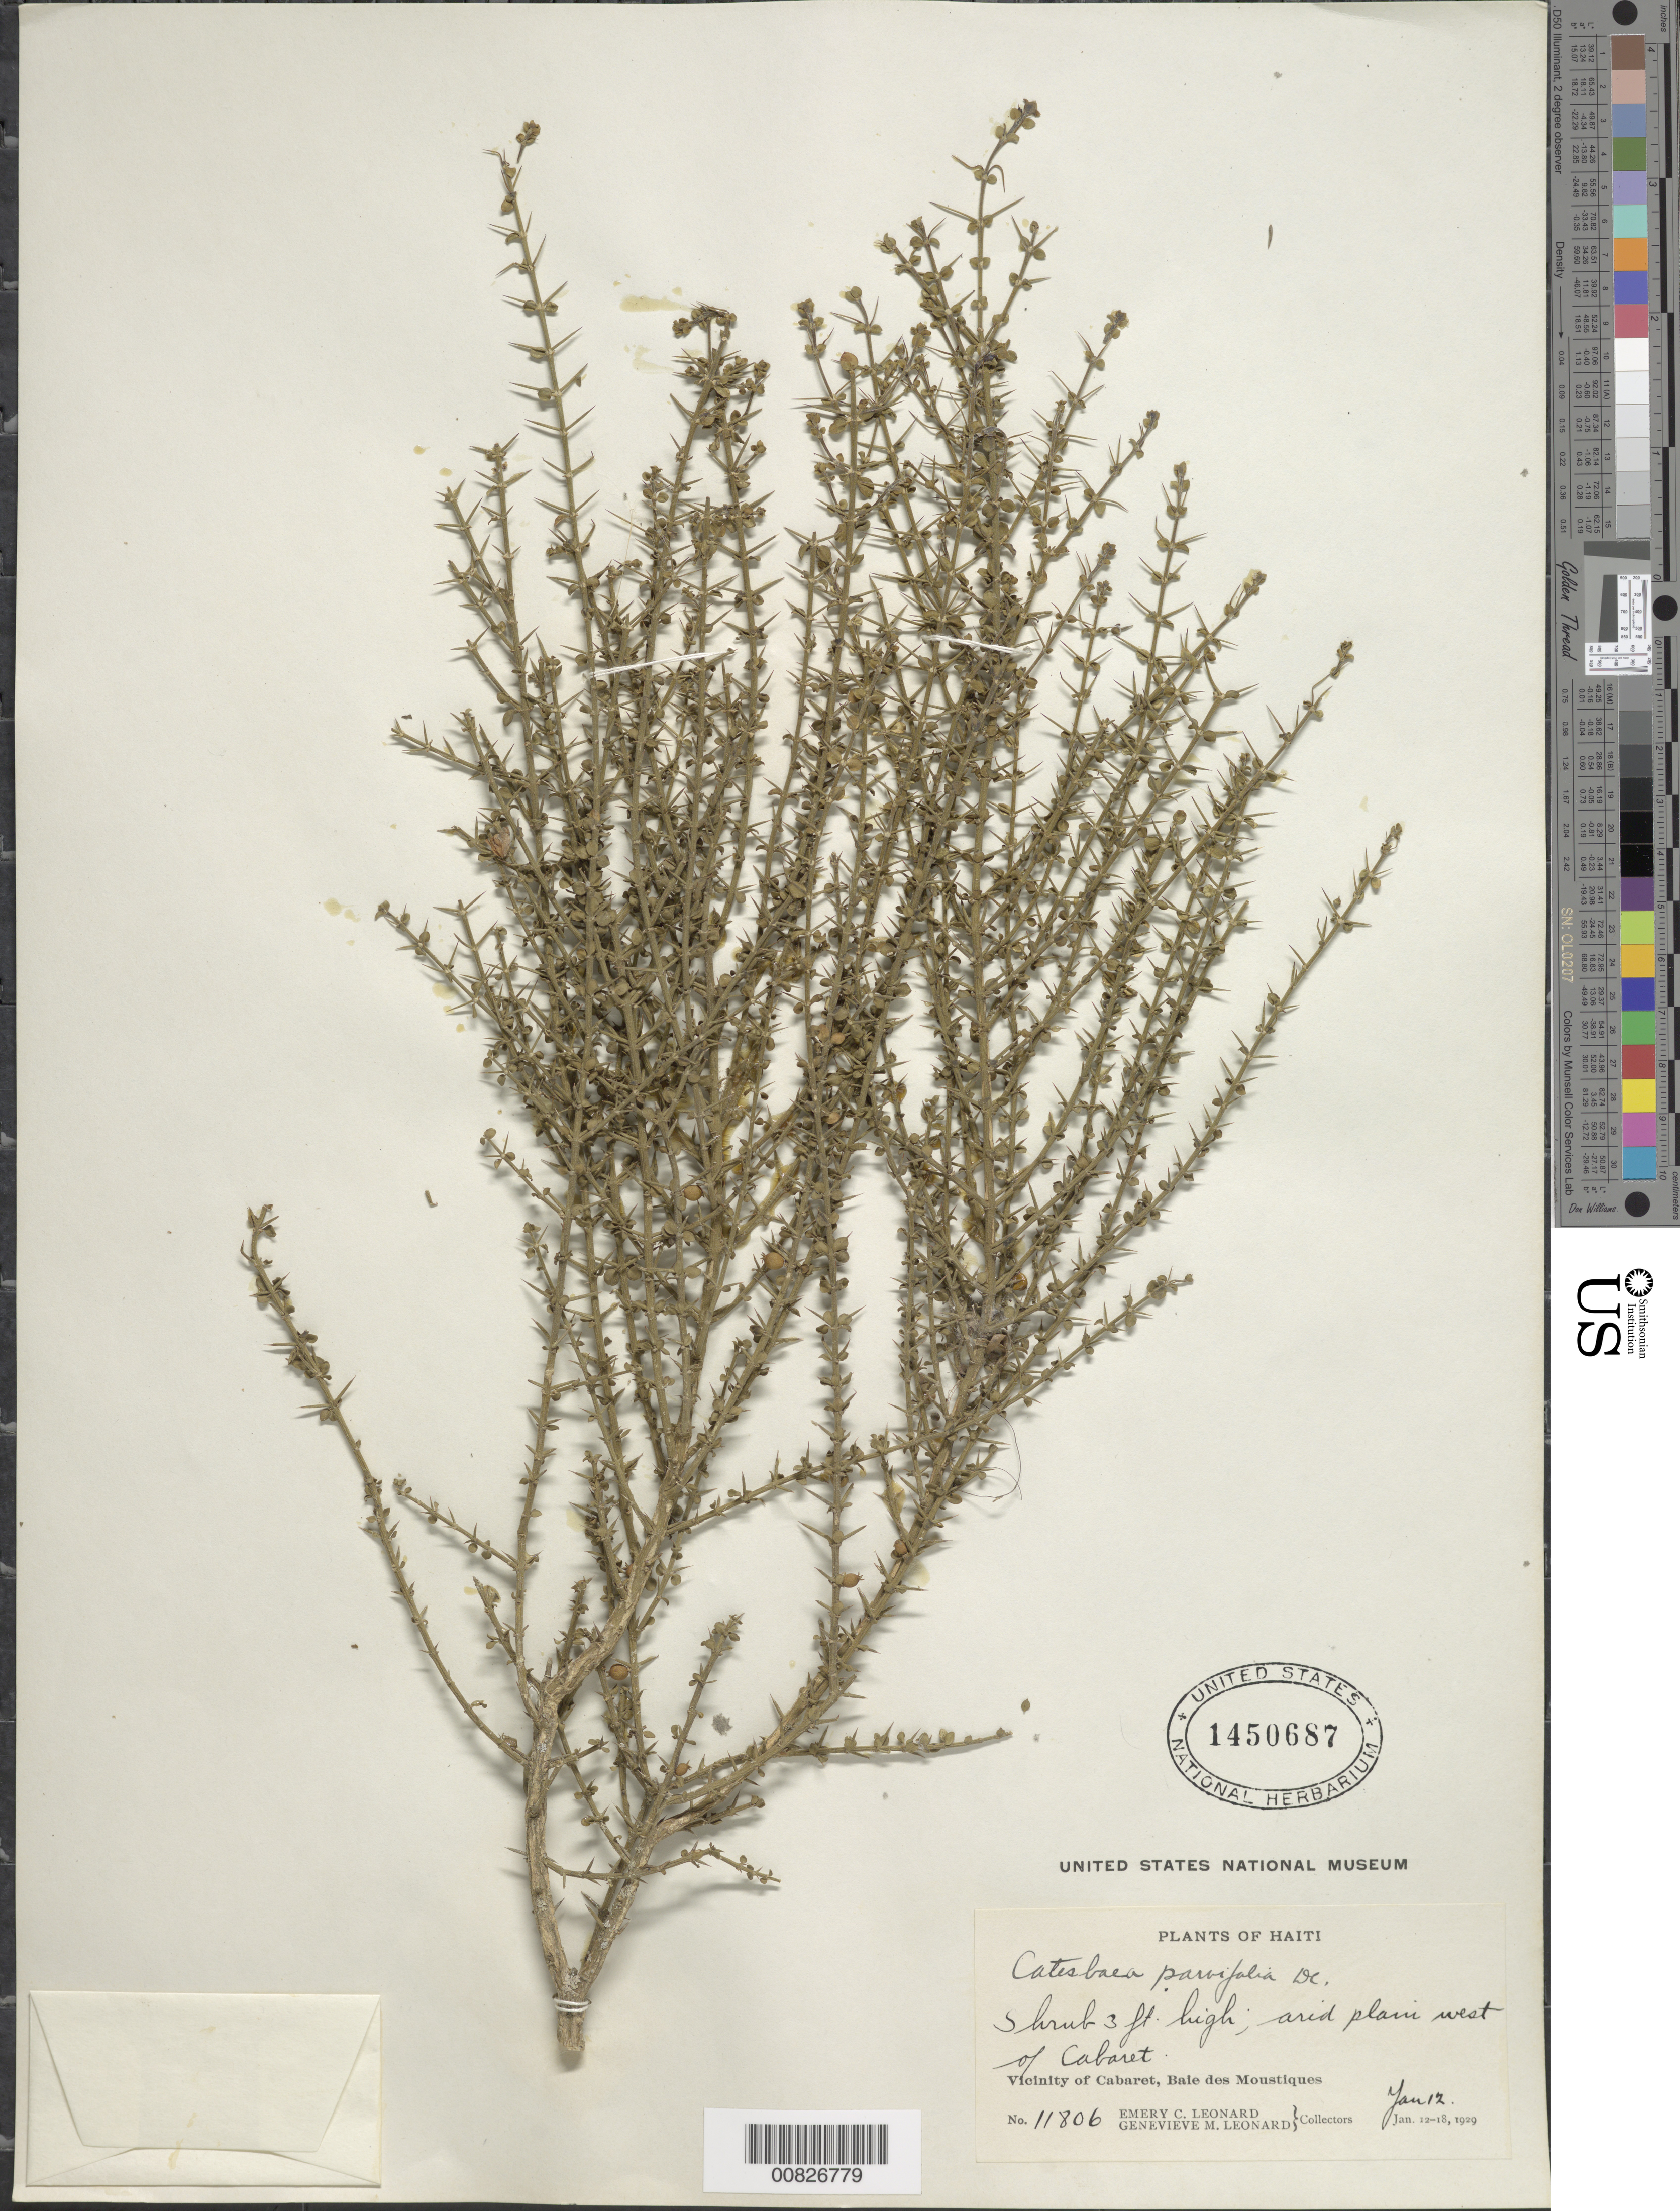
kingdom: Plantae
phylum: Tracheophyta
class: Magnoliopsida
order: Gentianales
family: Rubiaceae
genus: Catesbaea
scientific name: Catesbaea parviflora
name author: Sw.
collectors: E. C. Leonard & G. M. Leonard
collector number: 11806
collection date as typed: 12 Jan 1929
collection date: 1929-01-12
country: Haiti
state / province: Nord-Ouest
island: Hispaniola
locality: Vicinity of Cabaret, Baie des Moustiques, W of city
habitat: Arid plain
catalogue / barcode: US 1450687